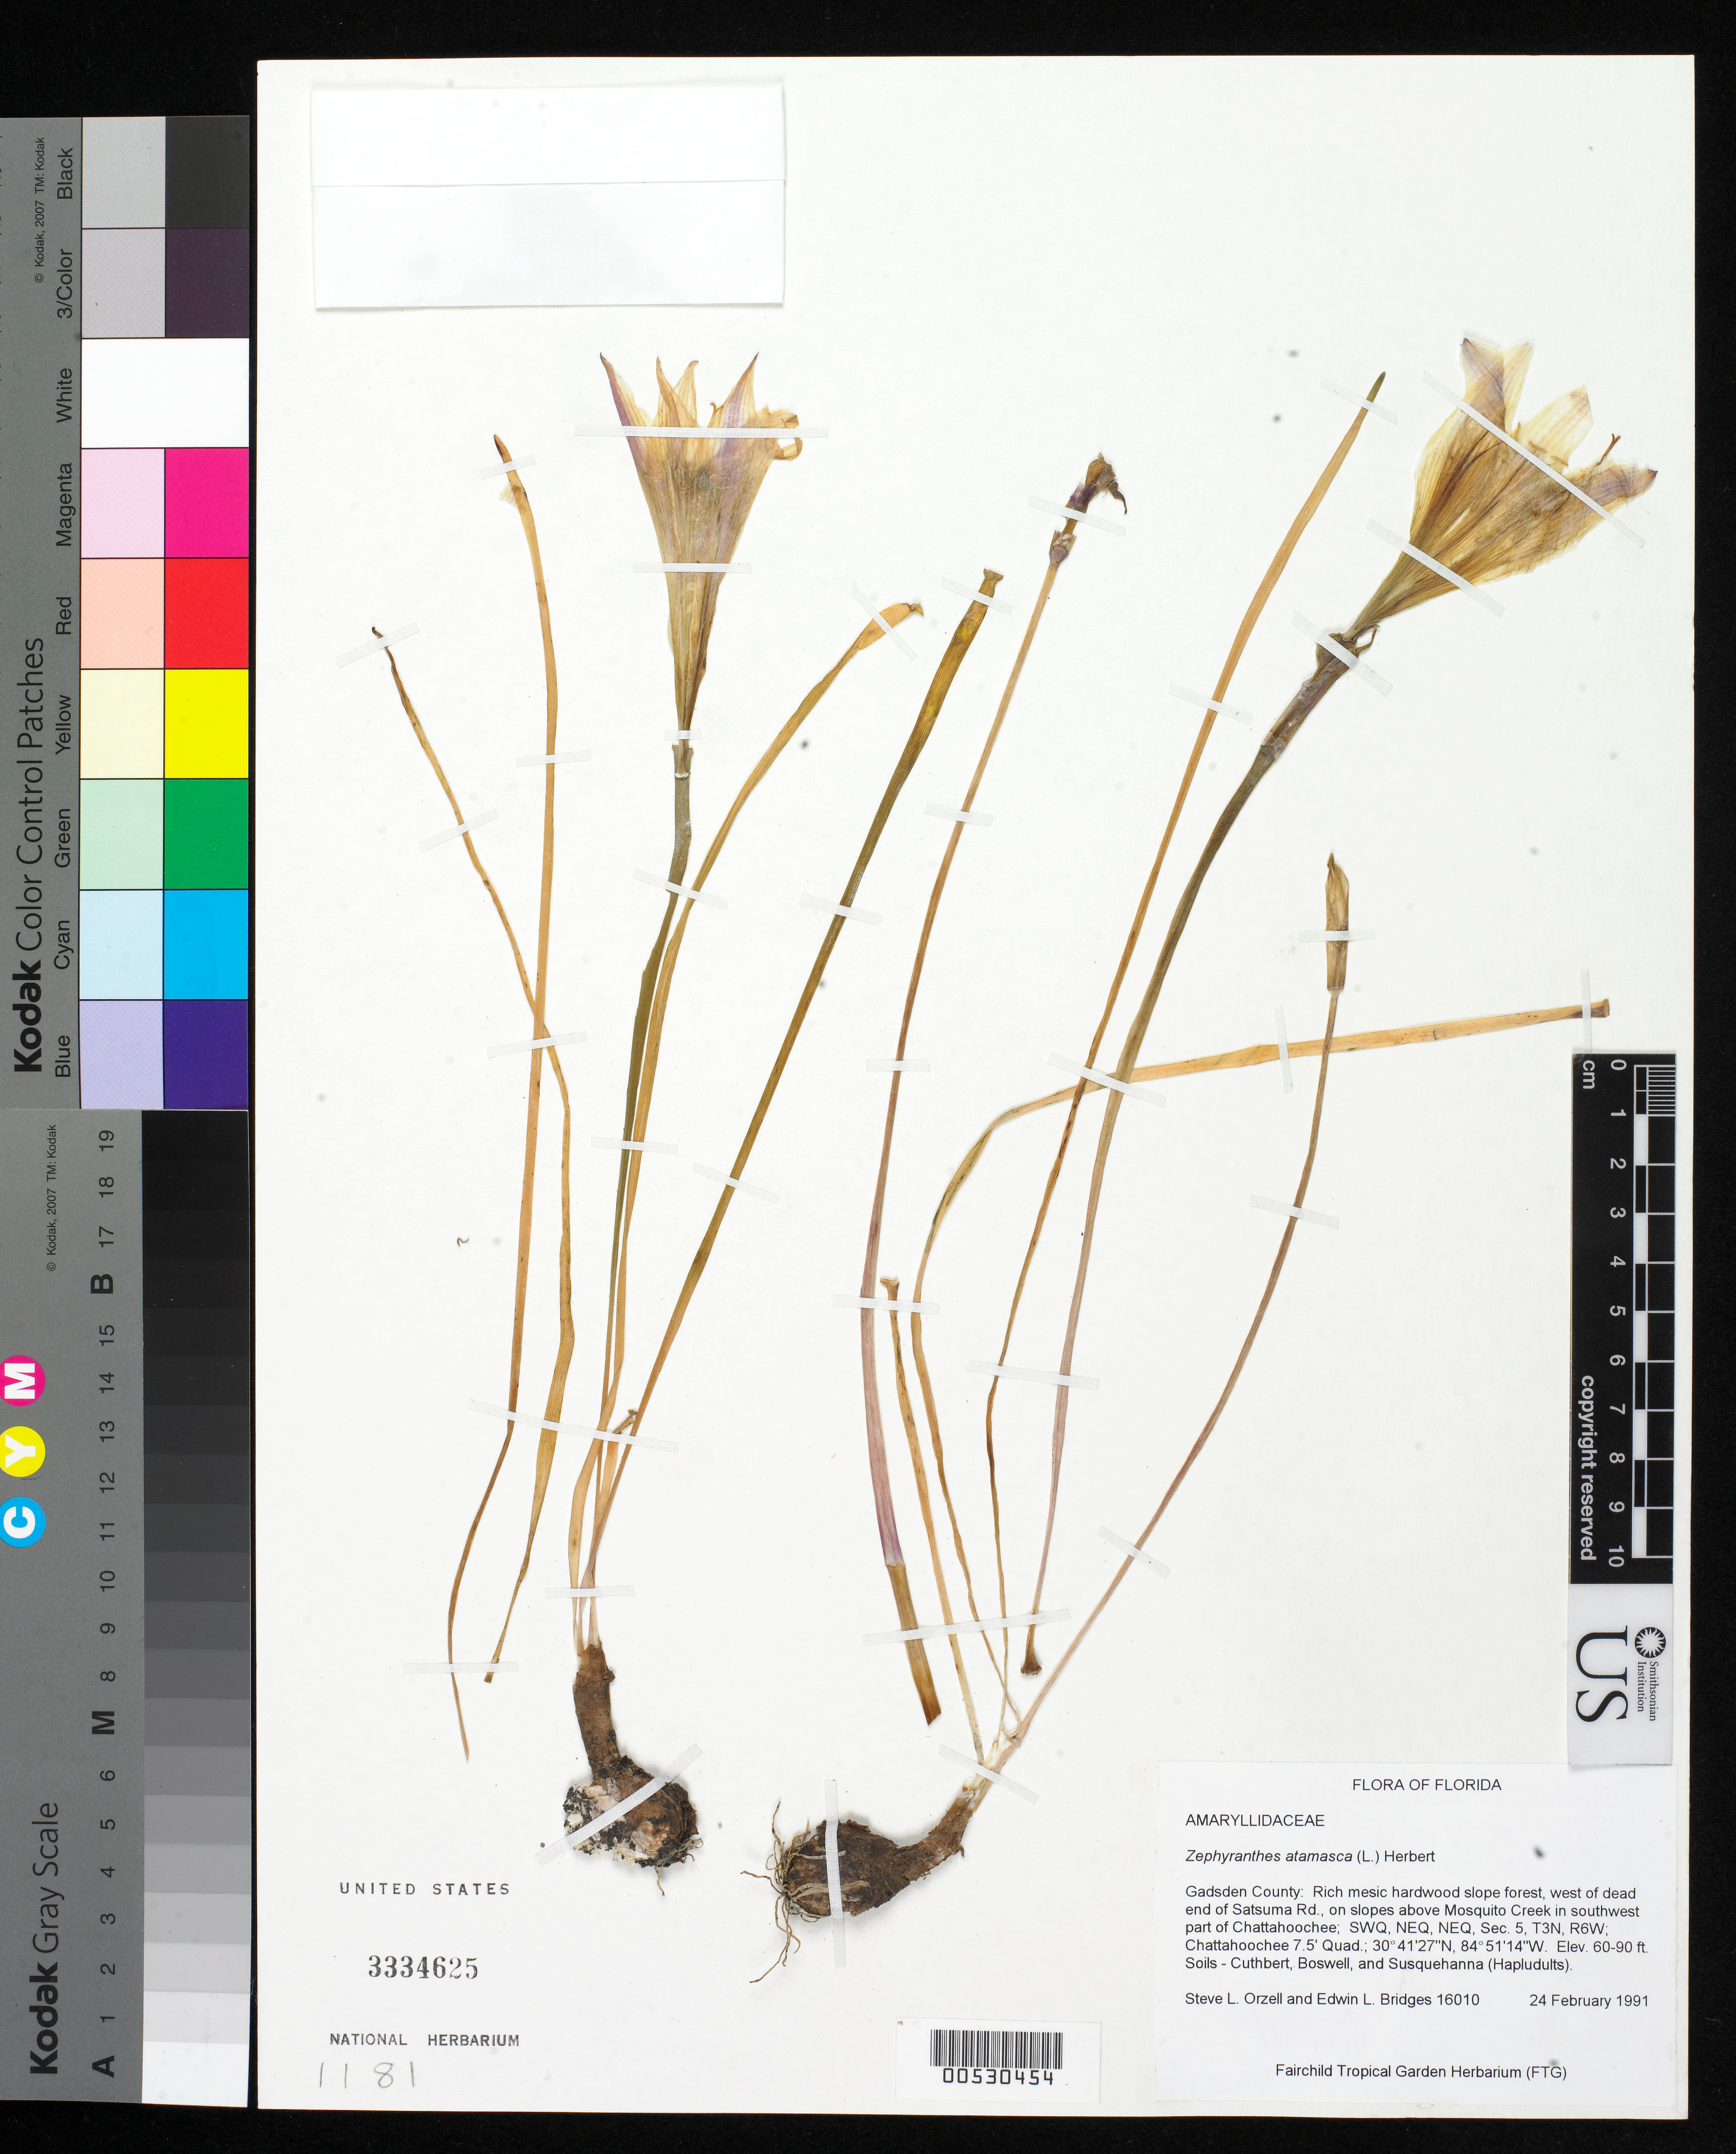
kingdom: Plantae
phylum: Tracheophyta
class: Liliopsida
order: Asparagales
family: Amaryllidaceae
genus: Zephyranthes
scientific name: Zephyranthes atamasco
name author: (L.) Herb.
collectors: S. Orzell & E. Bridges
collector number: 16010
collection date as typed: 24 Feb 1991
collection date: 1991-02-24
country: United States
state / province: Florida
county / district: Gadsden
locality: Satsuma road, mosquito creek sw chattahoochee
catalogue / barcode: US 3334625